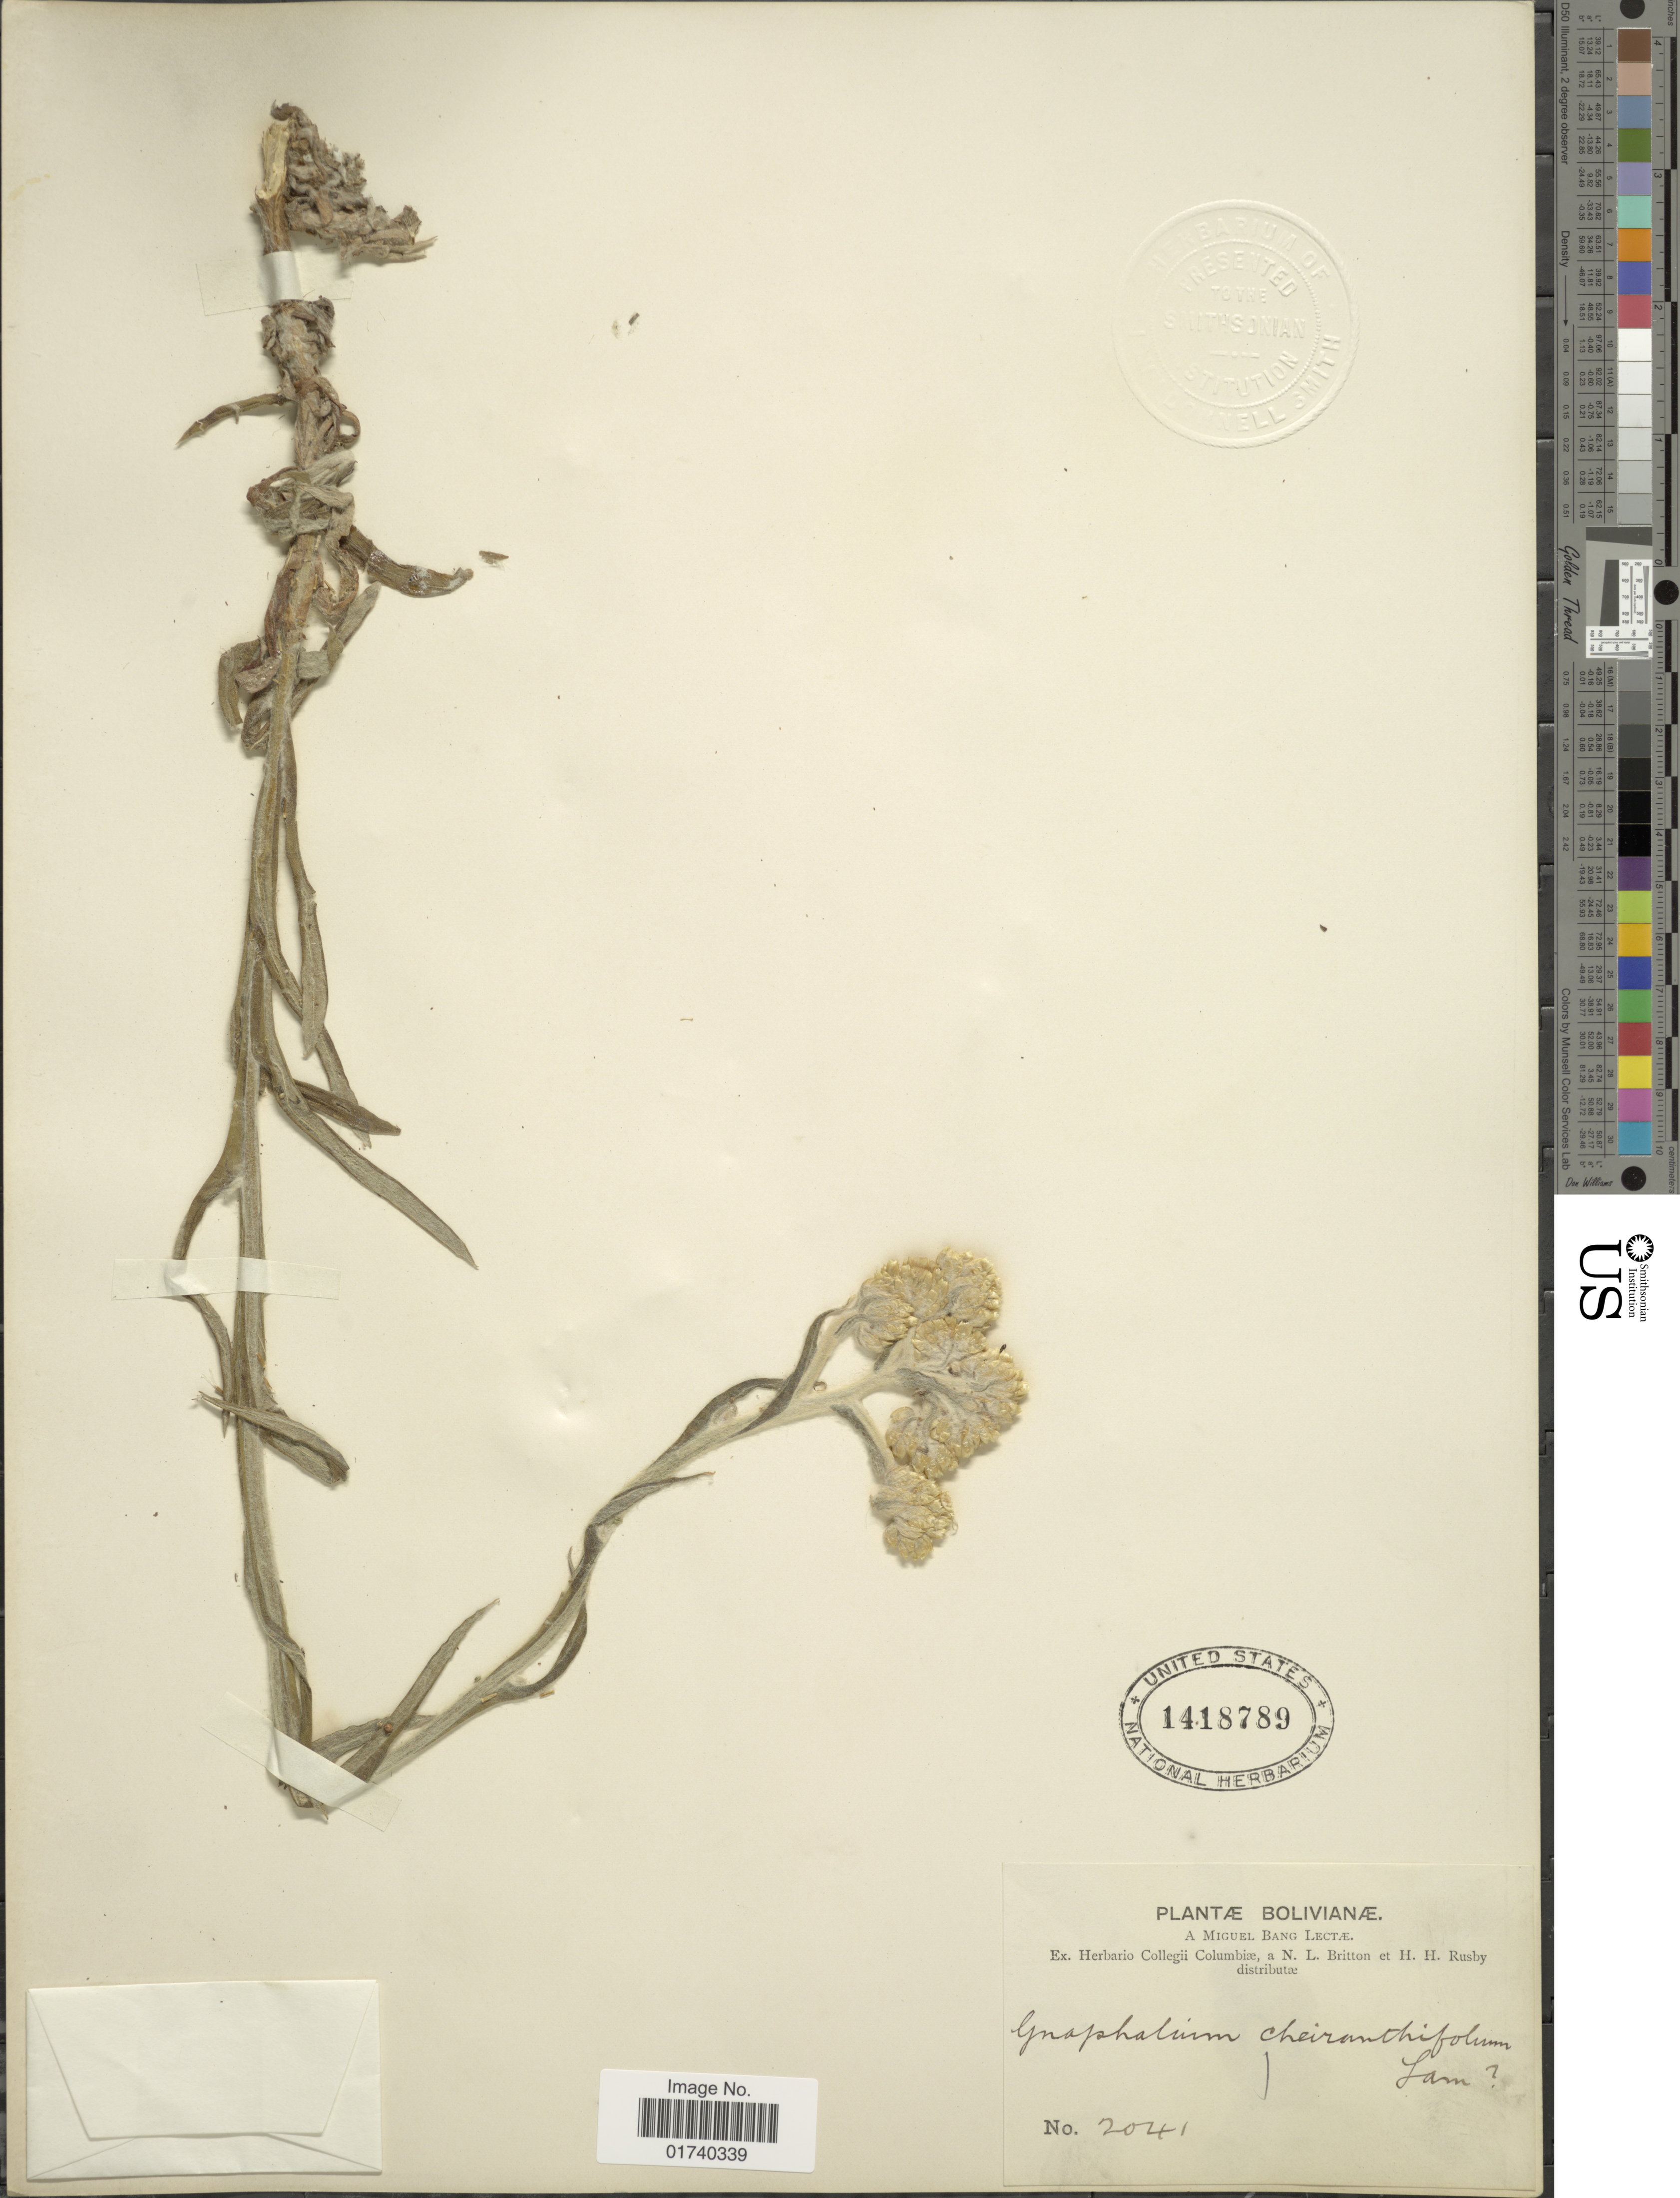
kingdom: Plantae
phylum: Tracheophyta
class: Magnoliopsida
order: Asterales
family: Asteraceae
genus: Pseudognaphalium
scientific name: Pseudognaphalium cheiranthifolium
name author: (Lam.) Hilliard & B.L. Burtt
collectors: M. Bang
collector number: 2041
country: Bolivia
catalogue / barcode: US 1418789